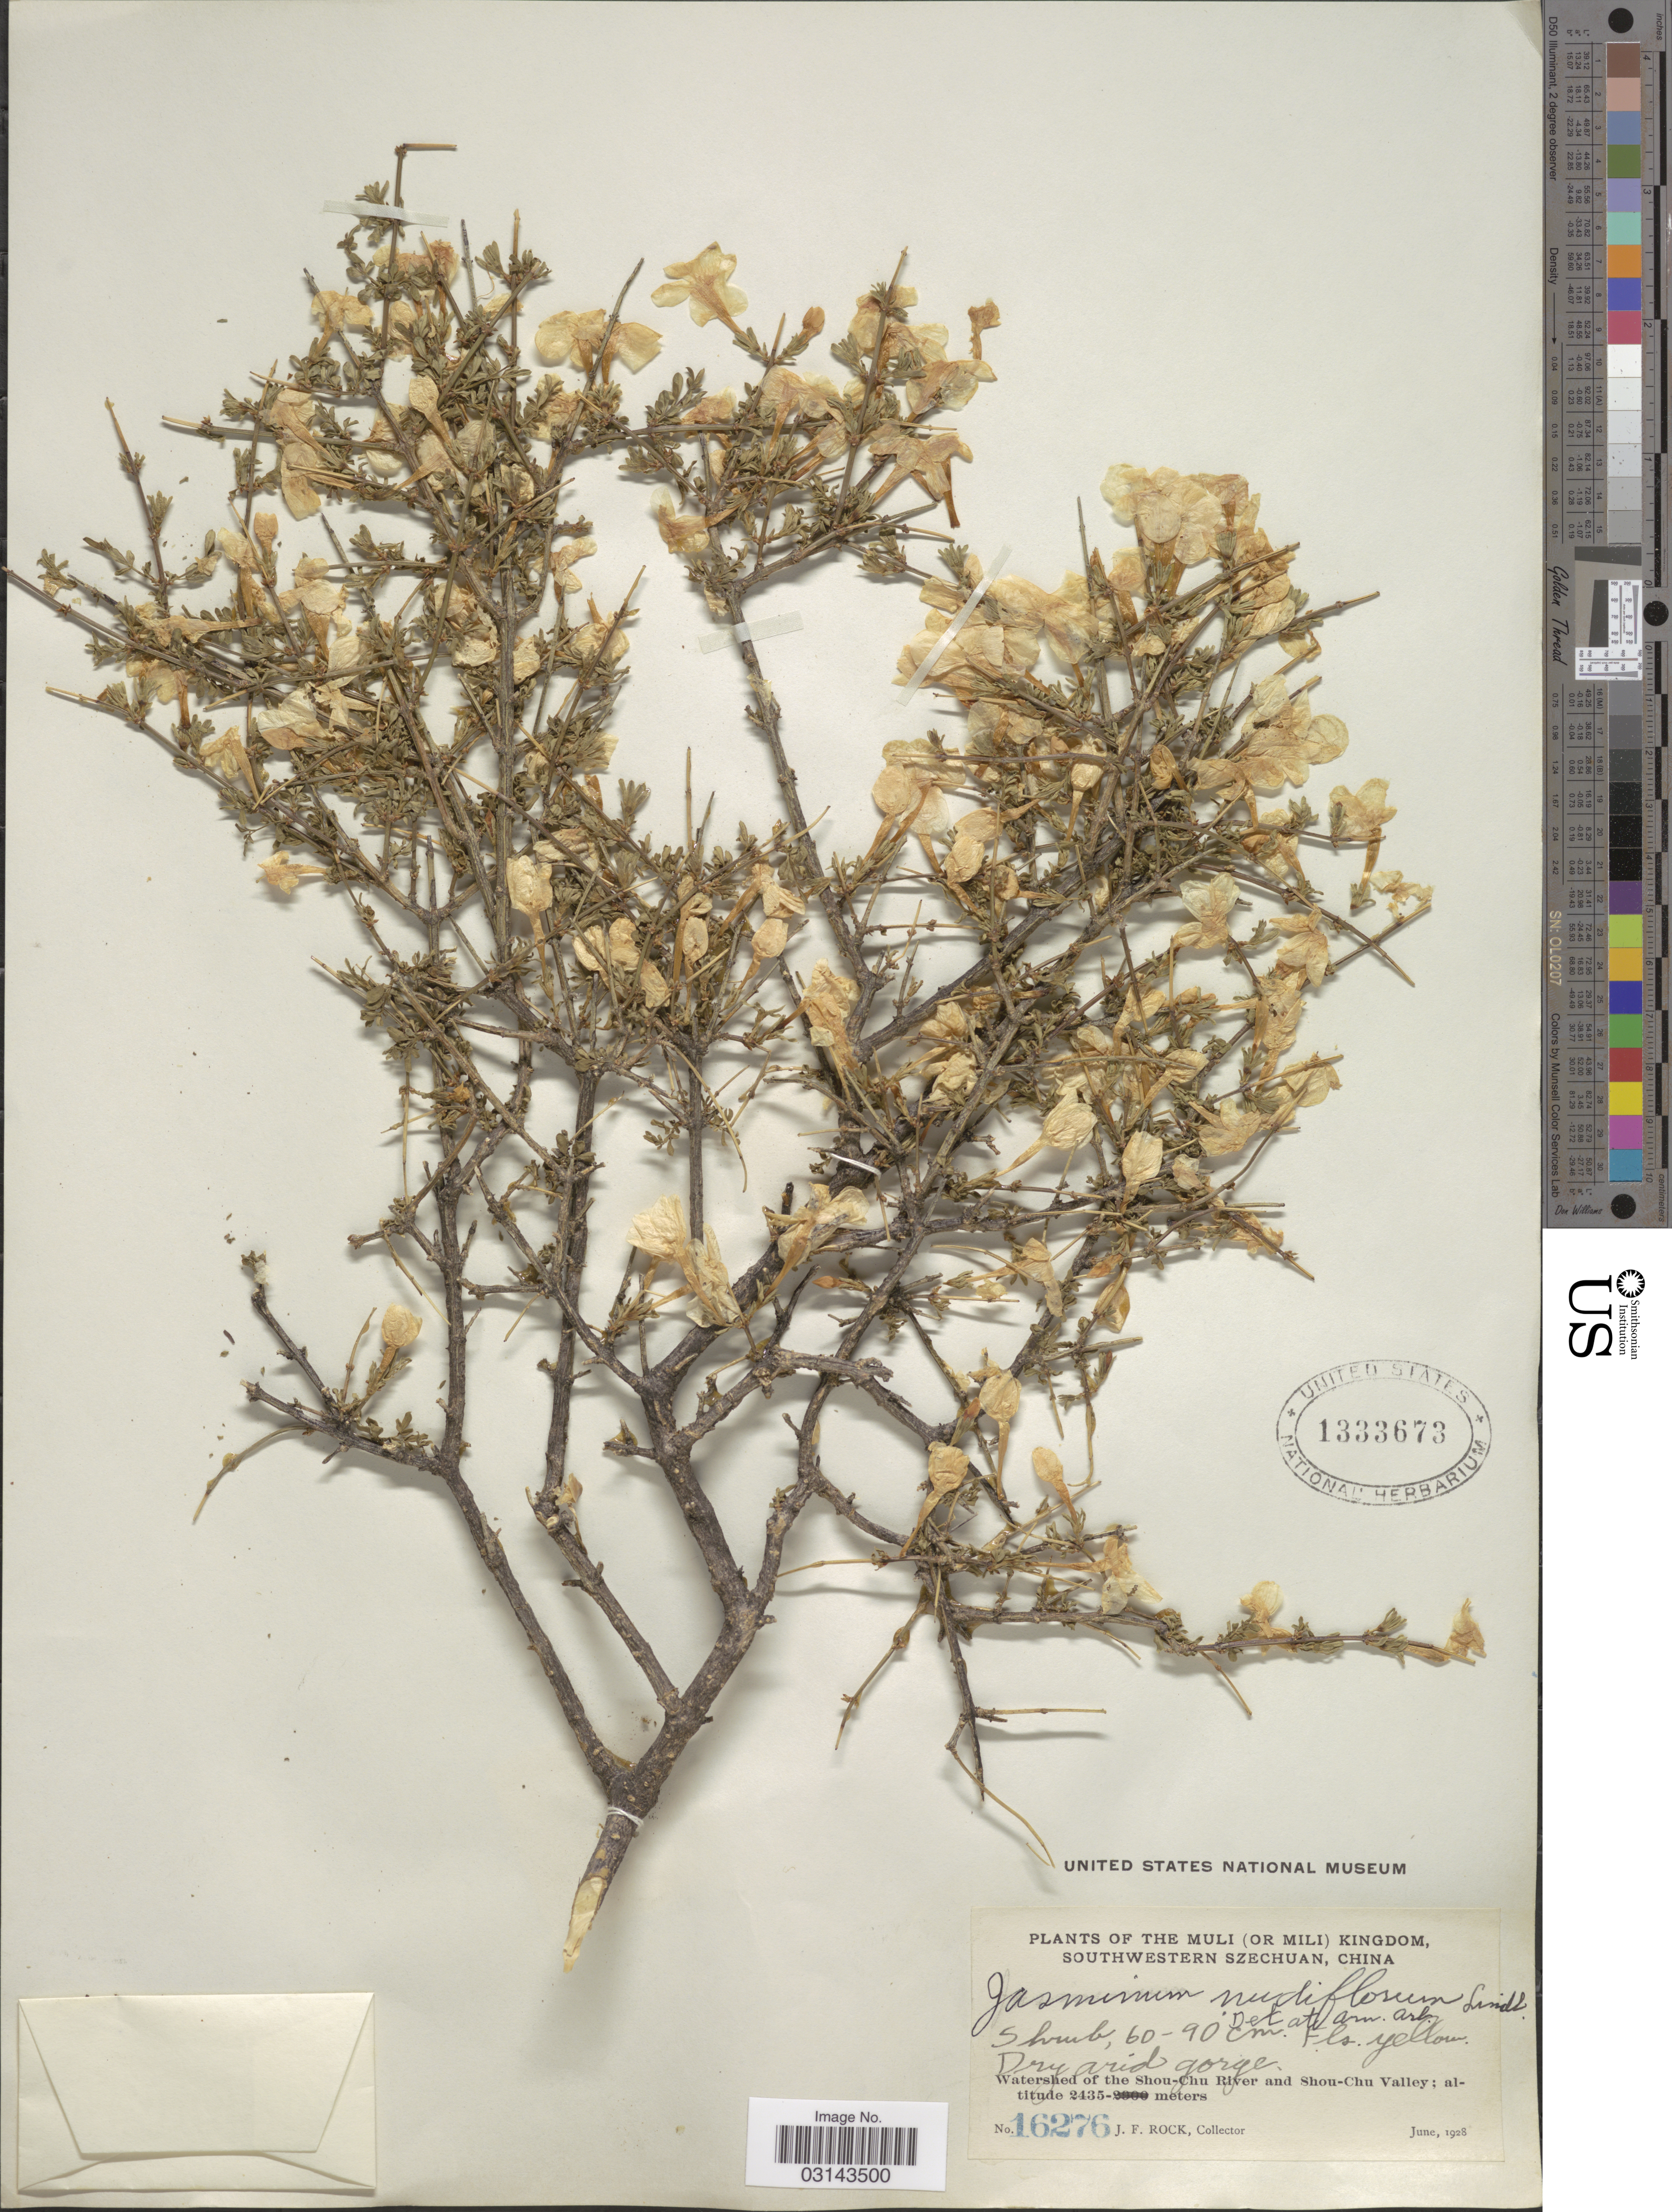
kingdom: Plantae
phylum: Tracheophyta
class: Magnoliopsida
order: Lamiales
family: Oleaceae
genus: Jasminum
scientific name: Jasminum nudiflorum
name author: Lindl.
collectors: J. Rock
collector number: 16276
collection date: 1928-06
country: China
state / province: Sichuan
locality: Muli (or Mili) Kingdom, southwestern Szechuan. Watershed of the Shou-Chu River and Shou-Chu Valley.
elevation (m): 2435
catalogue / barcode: US 1333673